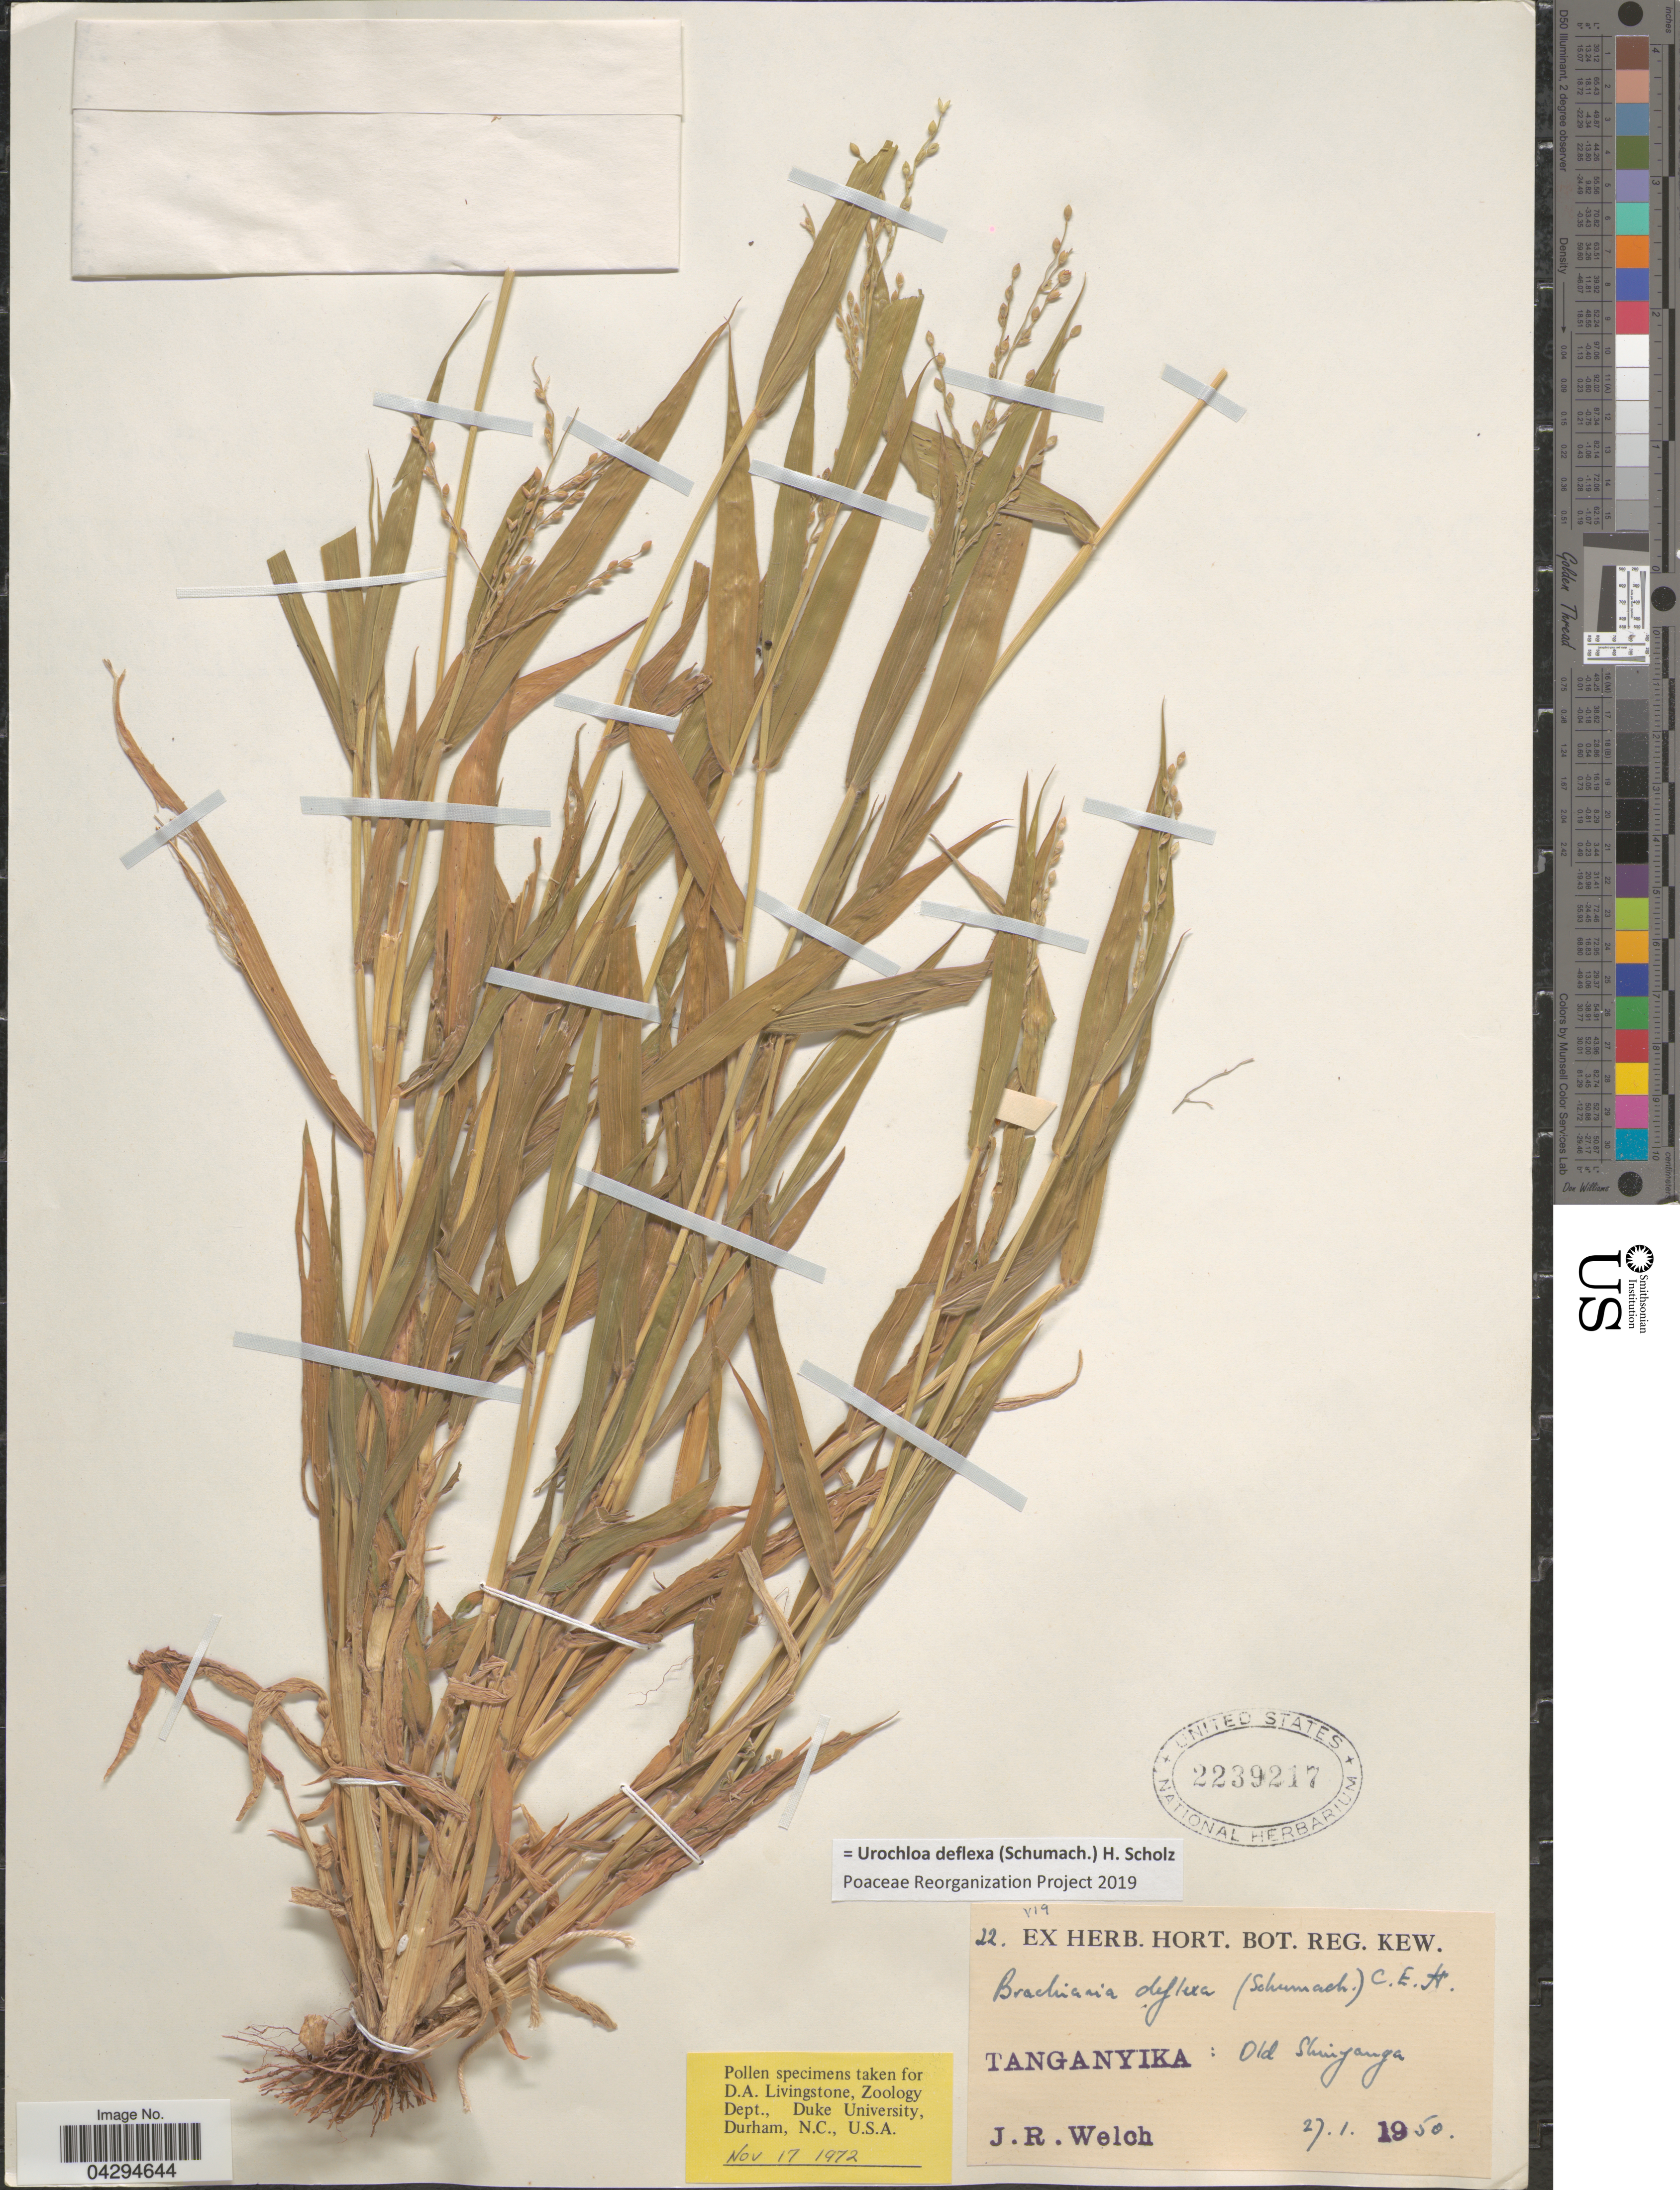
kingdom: Plantae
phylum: Tracheophyta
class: Liliopsida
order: Poales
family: Poaceae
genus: Urochloa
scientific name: Urochloa deflexa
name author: (Schumach.) H. Scholz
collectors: J. Welch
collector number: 22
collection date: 1950-01-27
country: Tanzania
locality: Tanganyika: Old Shinyanga.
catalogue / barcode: US 2239217